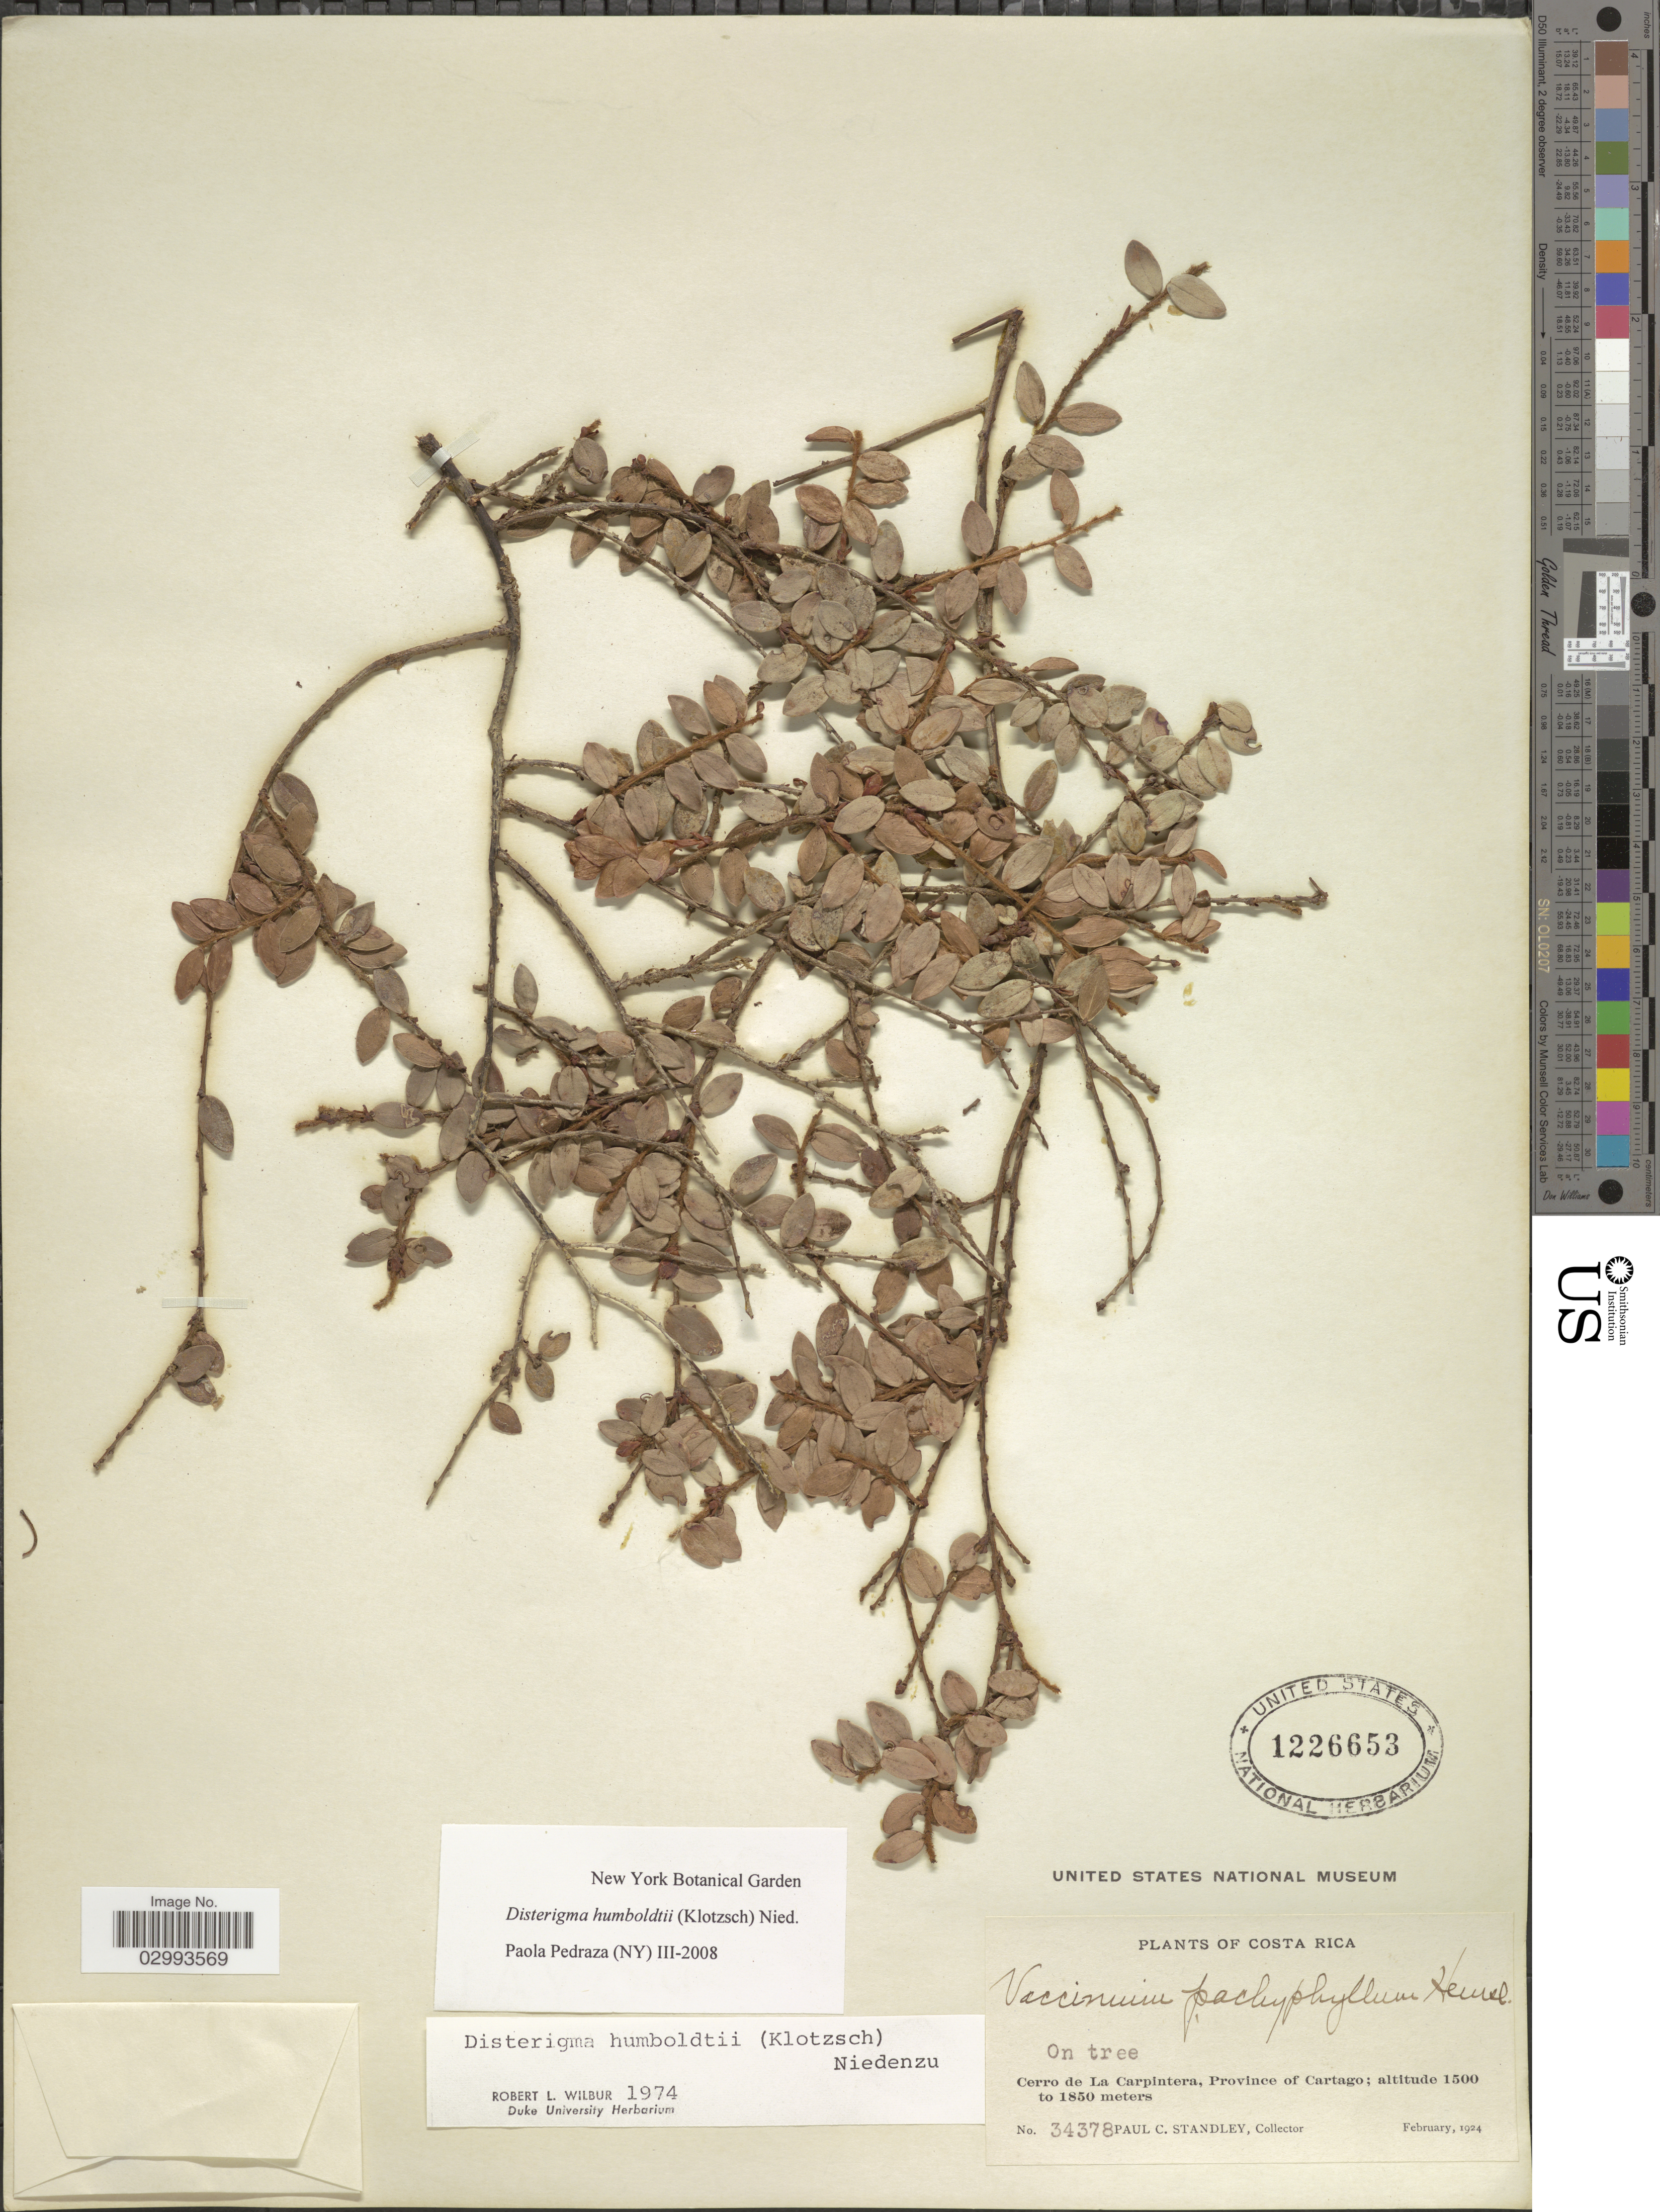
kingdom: Plantae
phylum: Tracheophyta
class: Magnoliopsida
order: Ericales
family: Ericaceae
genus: Disterigma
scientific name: Disterigma humboldtii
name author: (Klotzsch) Nied.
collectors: P. C. Standley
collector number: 34378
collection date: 1924-02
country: Costa Rica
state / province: Cartago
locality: Cerro de La Carpintera.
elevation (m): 1500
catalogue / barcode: US 1226653